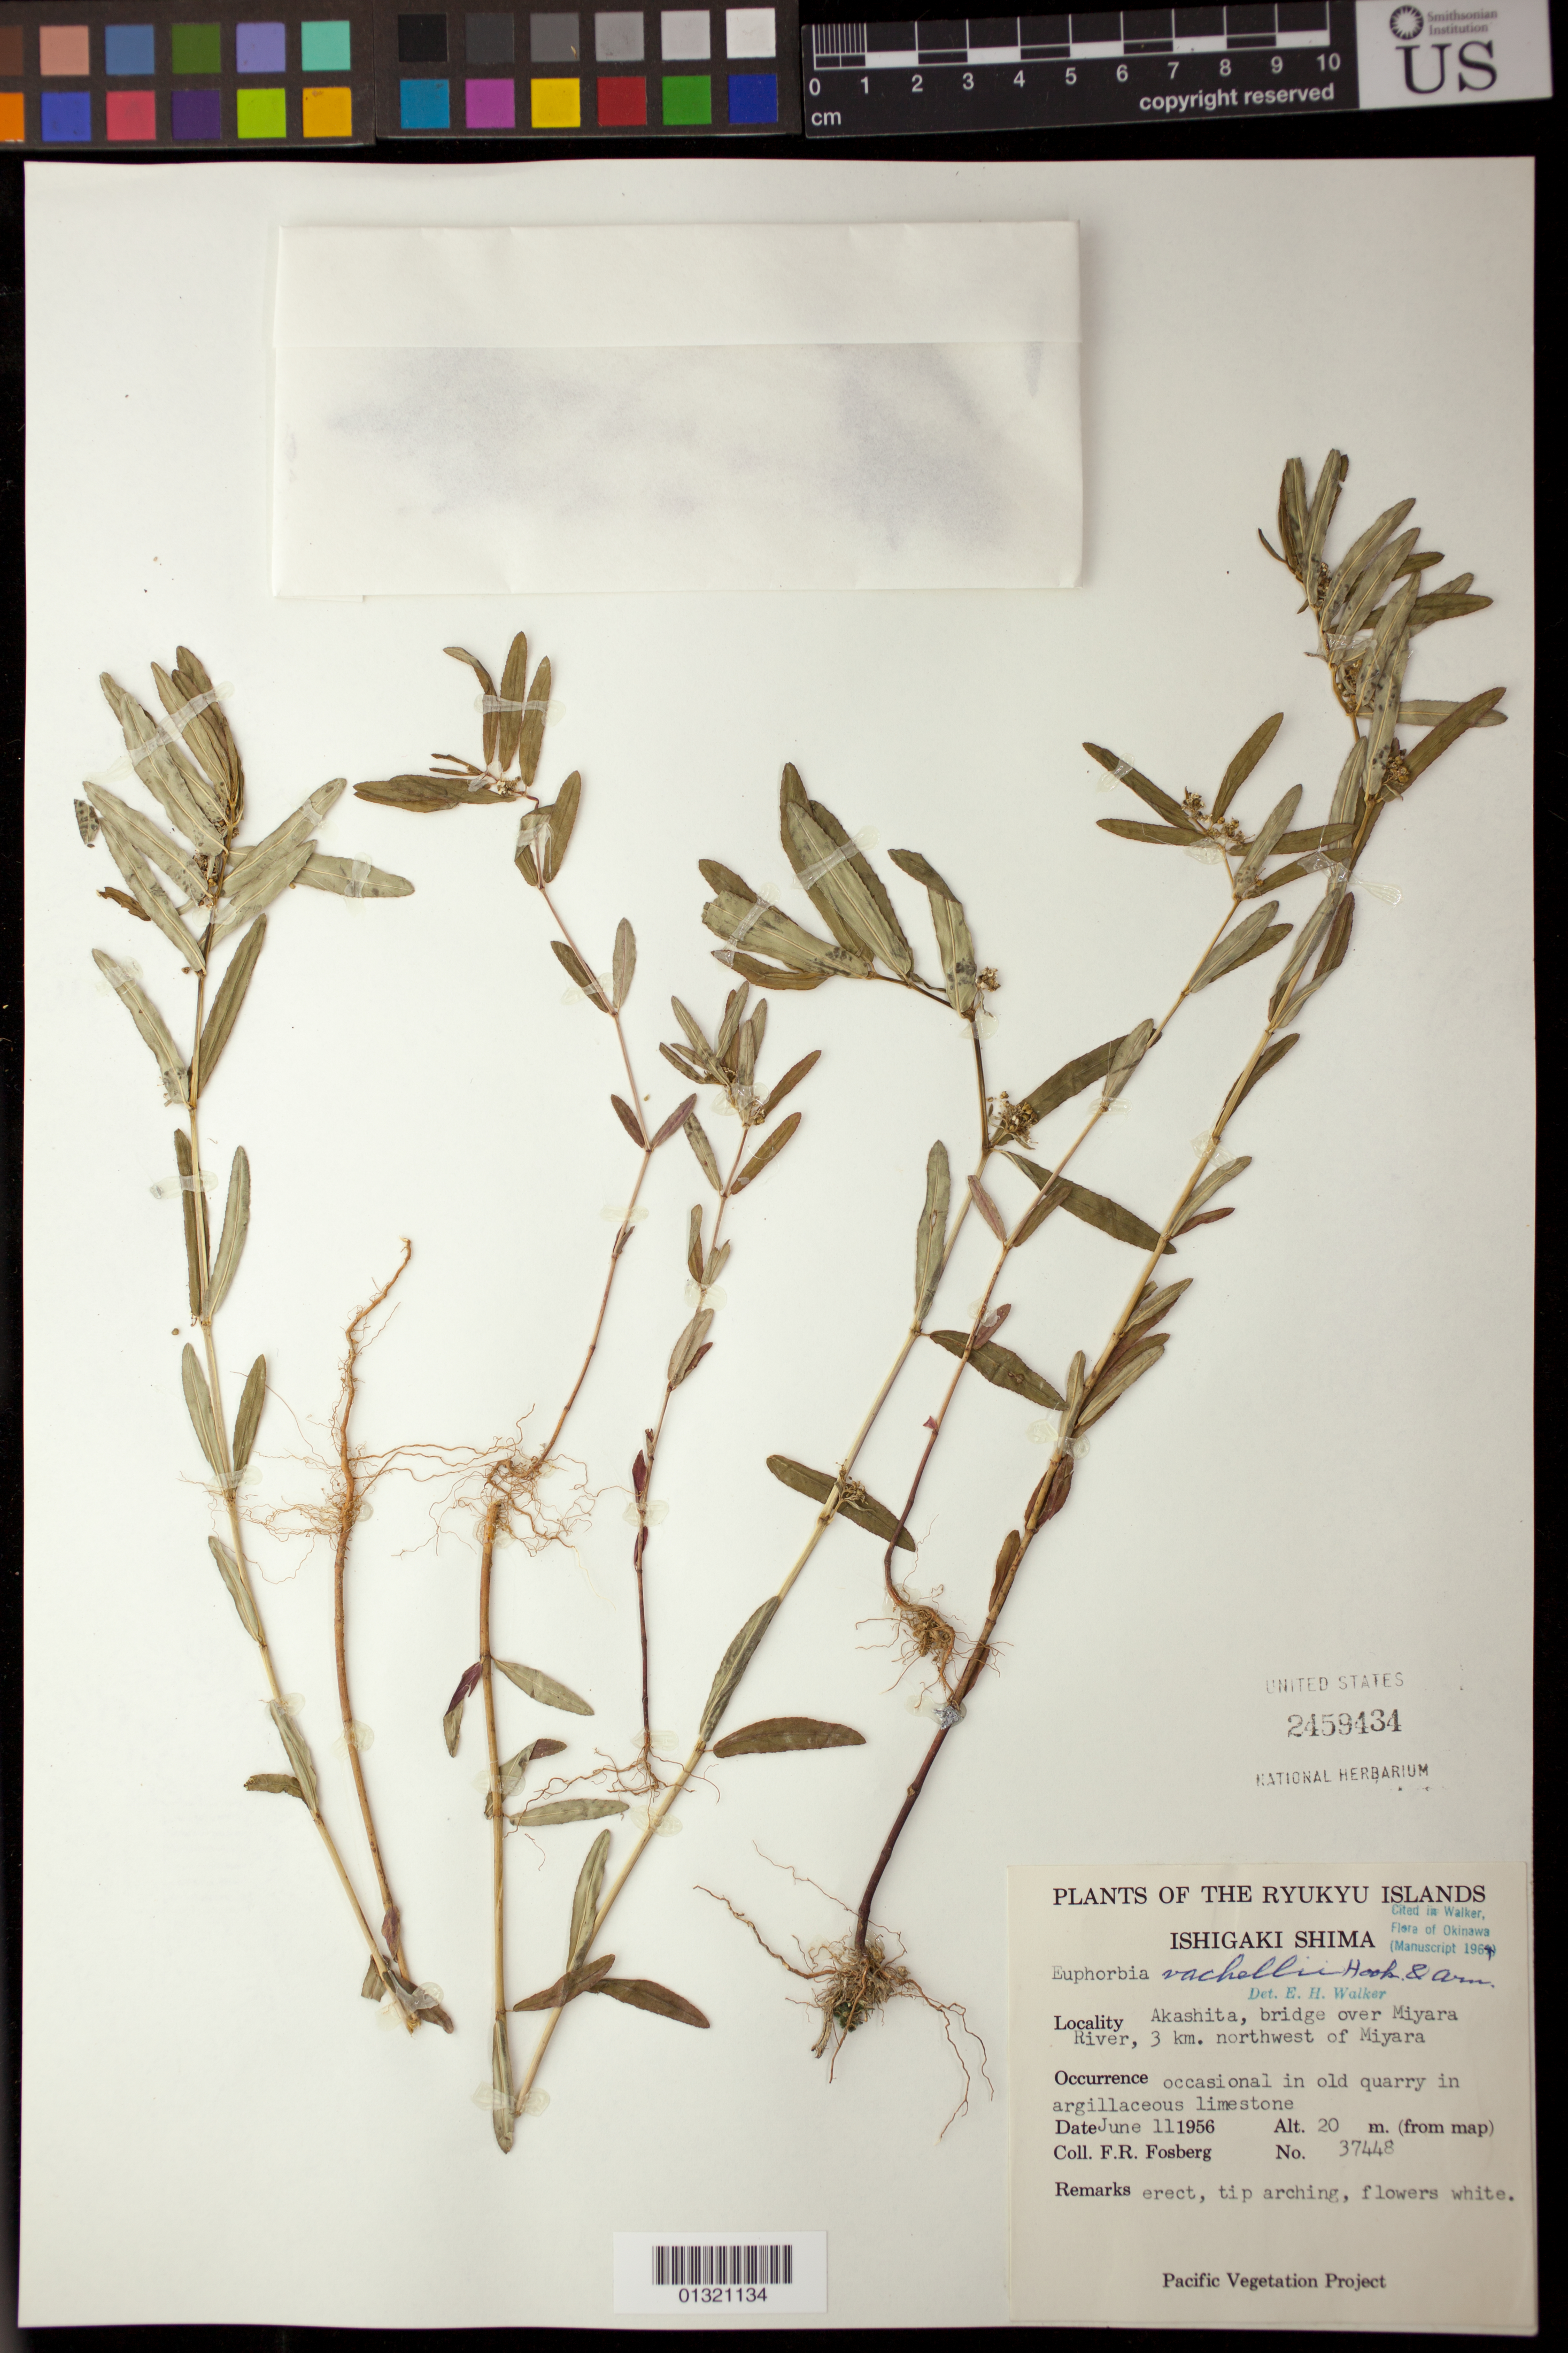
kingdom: Plantae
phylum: Tracheophyta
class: Magnoliopsida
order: Malpighiales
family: Euphorbiaceae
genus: Euphorbia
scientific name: Euphorbia bifida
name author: Hook. & Arn.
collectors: F. R. Fosberg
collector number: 37448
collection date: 1956-06-11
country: Japan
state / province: Okinawa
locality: Ishigaki Shima, Akashita, bridge over Miyara River, 3 km. northwest of Miyara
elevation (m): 20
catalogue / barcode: US 2459434